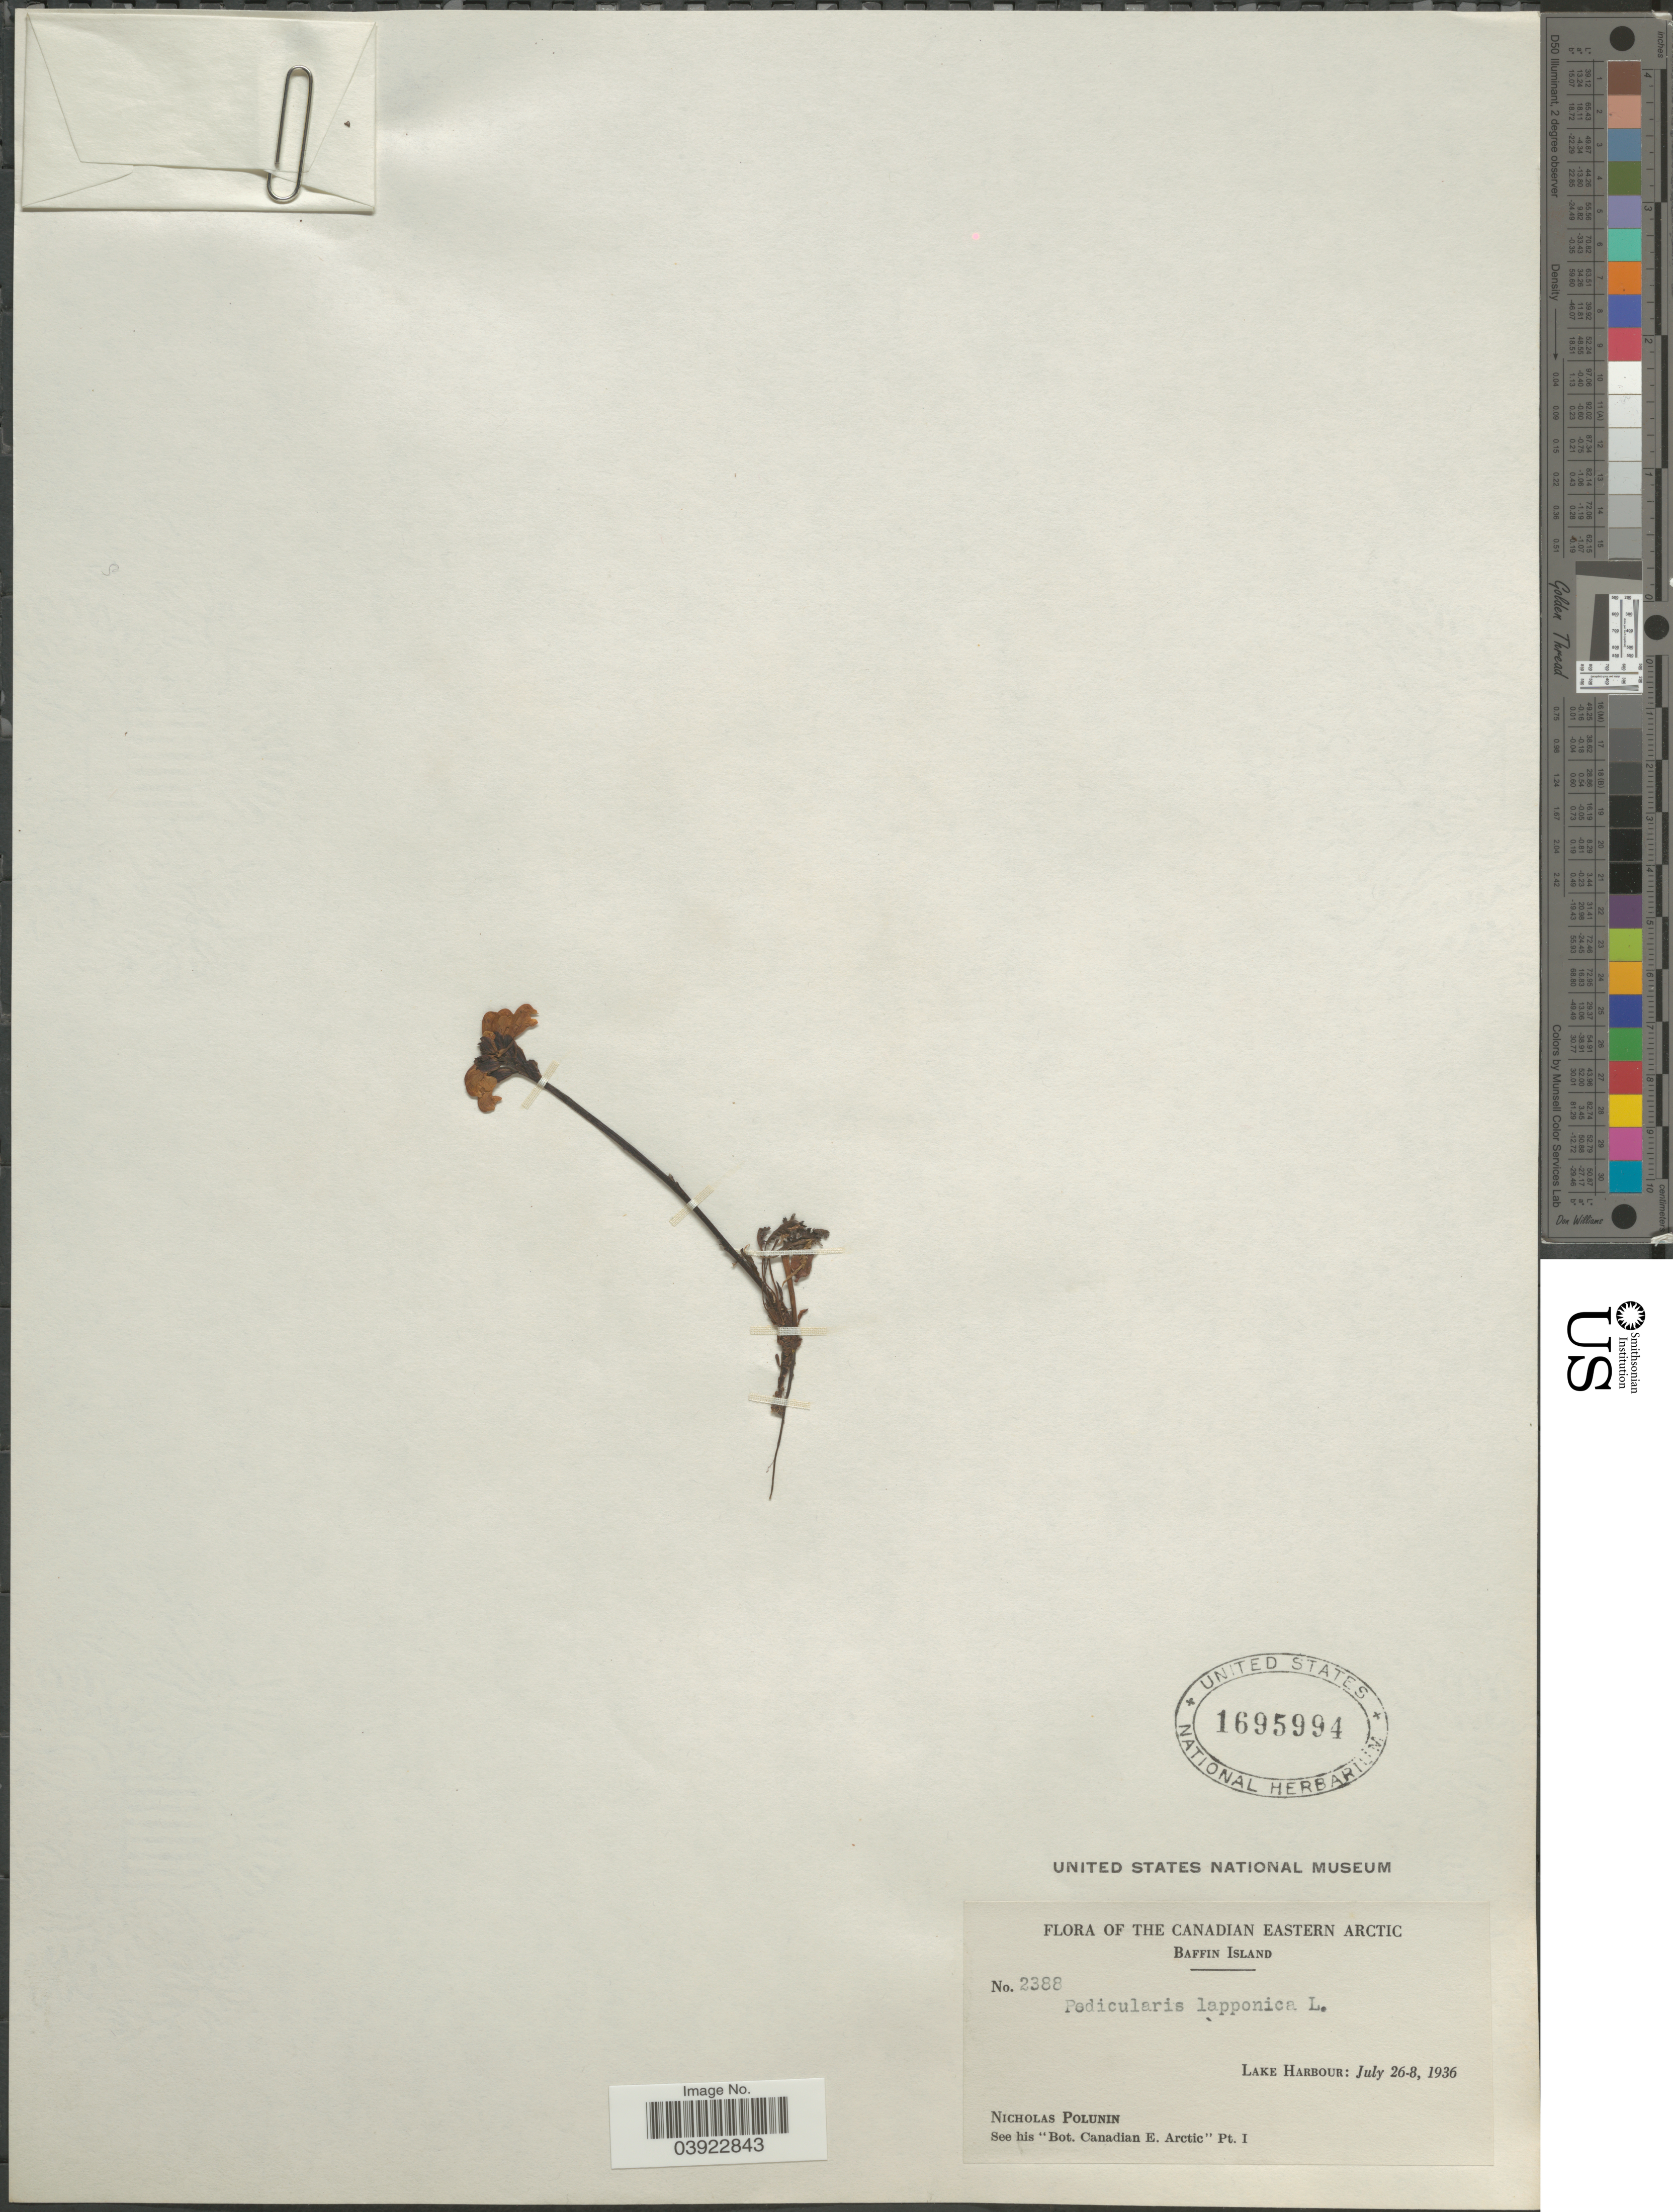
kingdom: Plantae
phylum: Tracheophyta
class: Magnoliopsida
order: Lamiales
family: Orobanchaceae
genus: Pedicularis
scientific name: Pedicularis lapponica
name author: L.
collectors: N. V. Polunin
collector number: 2388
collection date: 1936-07-08/1936-07-26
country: Canada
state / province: Nunavut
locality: The Canadian Eastern Arctic. Baffin Island. Lake Harbour.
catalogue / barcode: US 1695994